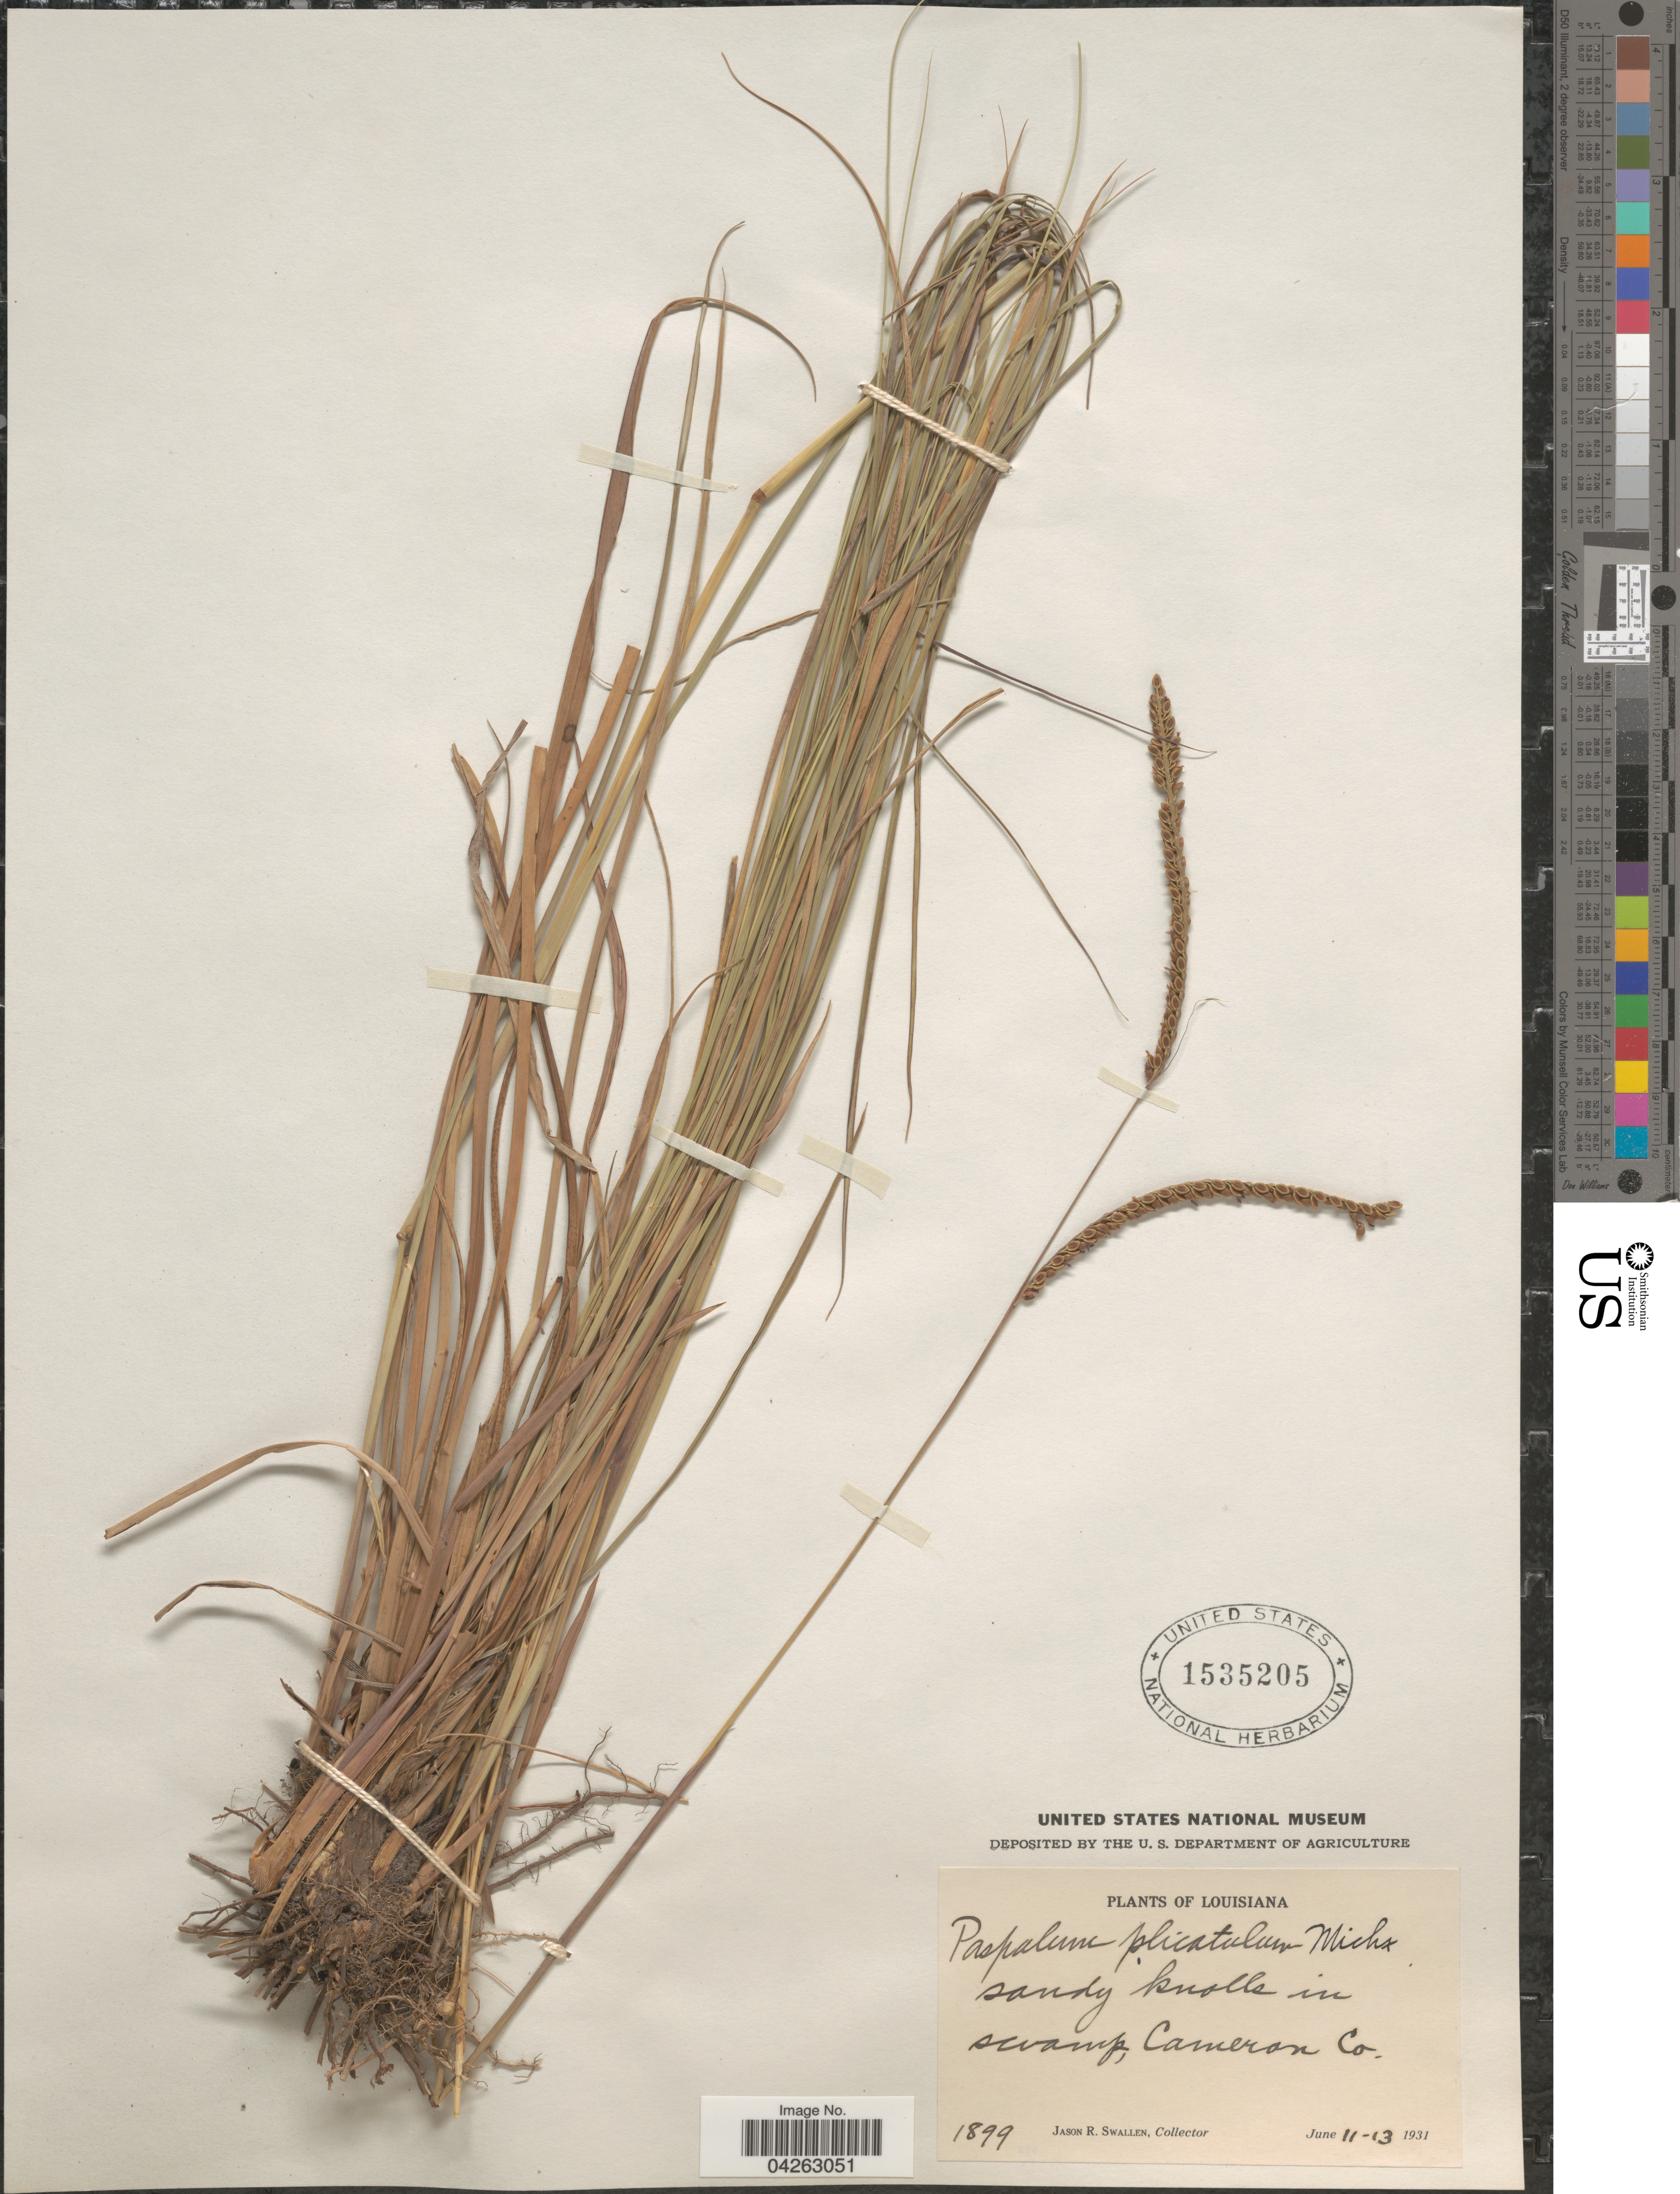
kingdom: Plantae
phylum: Tracheophyta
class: Liliopsida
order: Poales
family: Poaceae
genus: Paspalum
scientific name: Paspalum plicatulum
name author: Michx.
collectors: J. R. Swallen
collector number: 1899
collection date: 1931-06-11/1931-06-13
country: United States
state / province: Louisiana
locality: Sandy knolls in swamp, Cameron Co.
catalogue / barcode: US 1535205